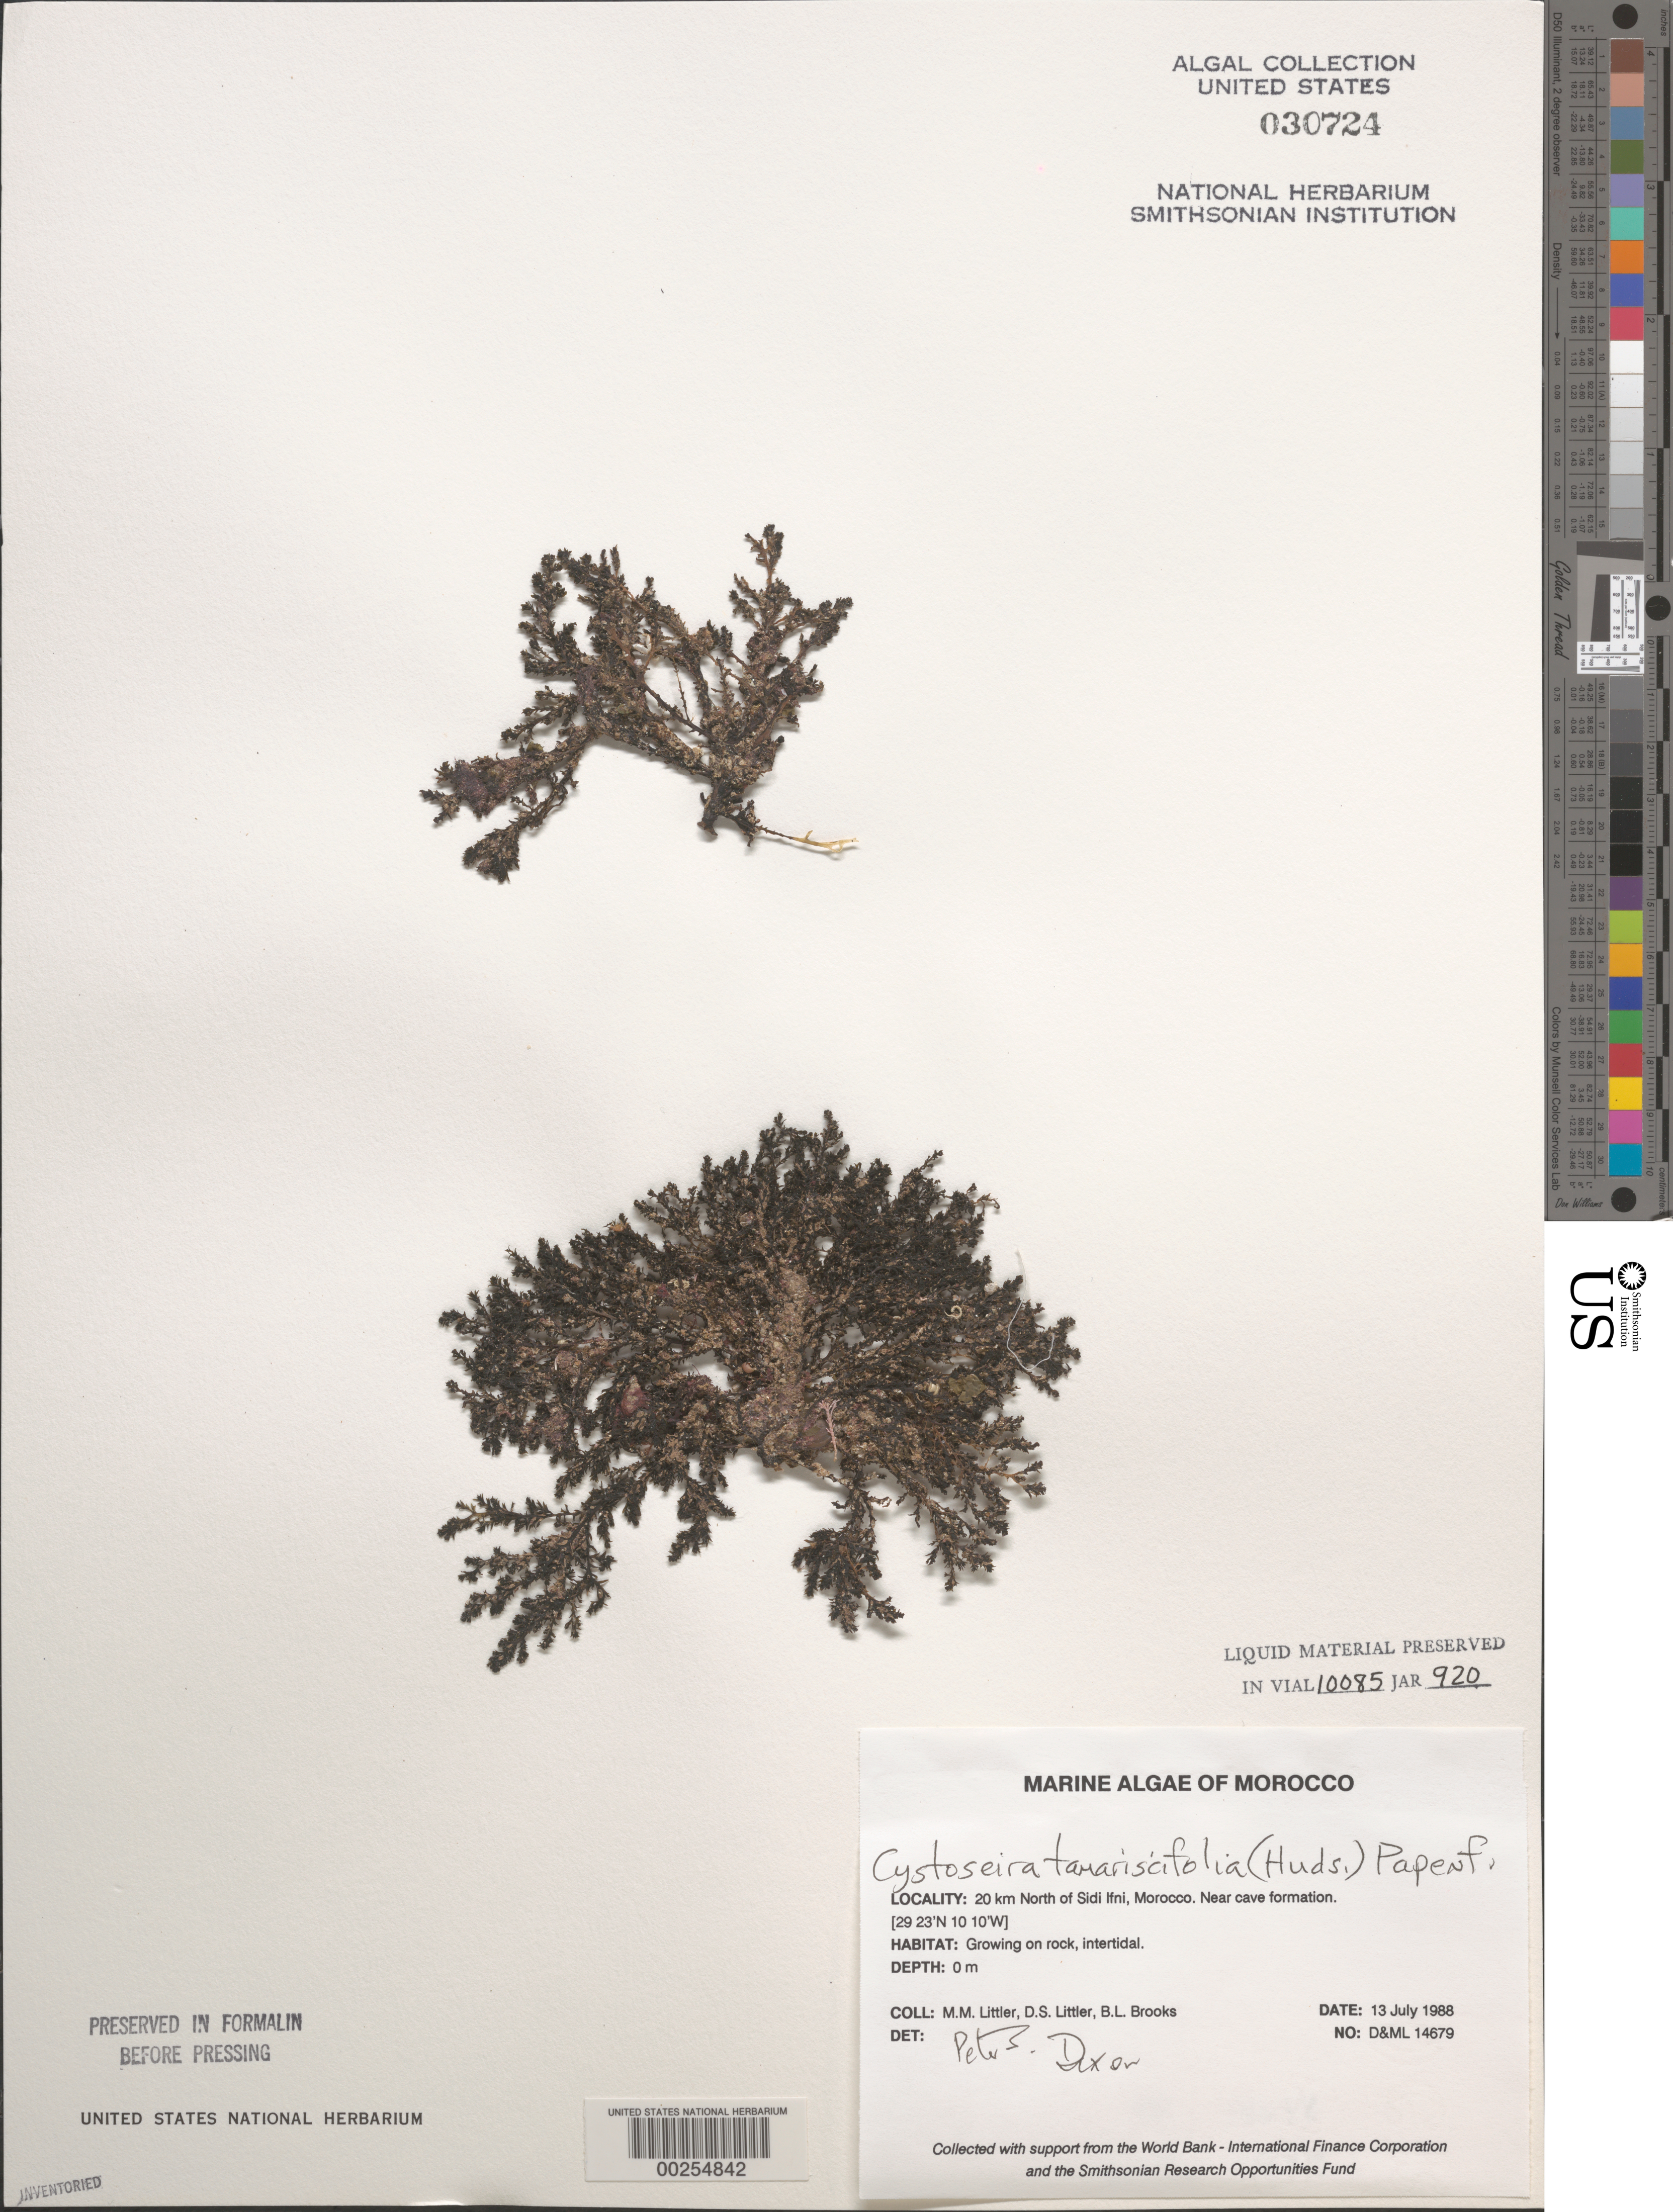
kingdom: Chromista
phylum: Ochrophyta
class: Phaeophyceae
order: Fucales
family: Sargassaceae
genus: Cystoseira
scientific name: Cystoseira tamariscifolia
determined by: Dixon, P. S.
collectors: M. M. Littler, D. S. Littler & B. Brooks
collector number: D&ML 14679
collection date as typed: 13 Jul 1988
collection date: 1988-07-13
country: Morocco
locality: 20 km north of Sidi Ifni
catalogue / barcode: US 30724